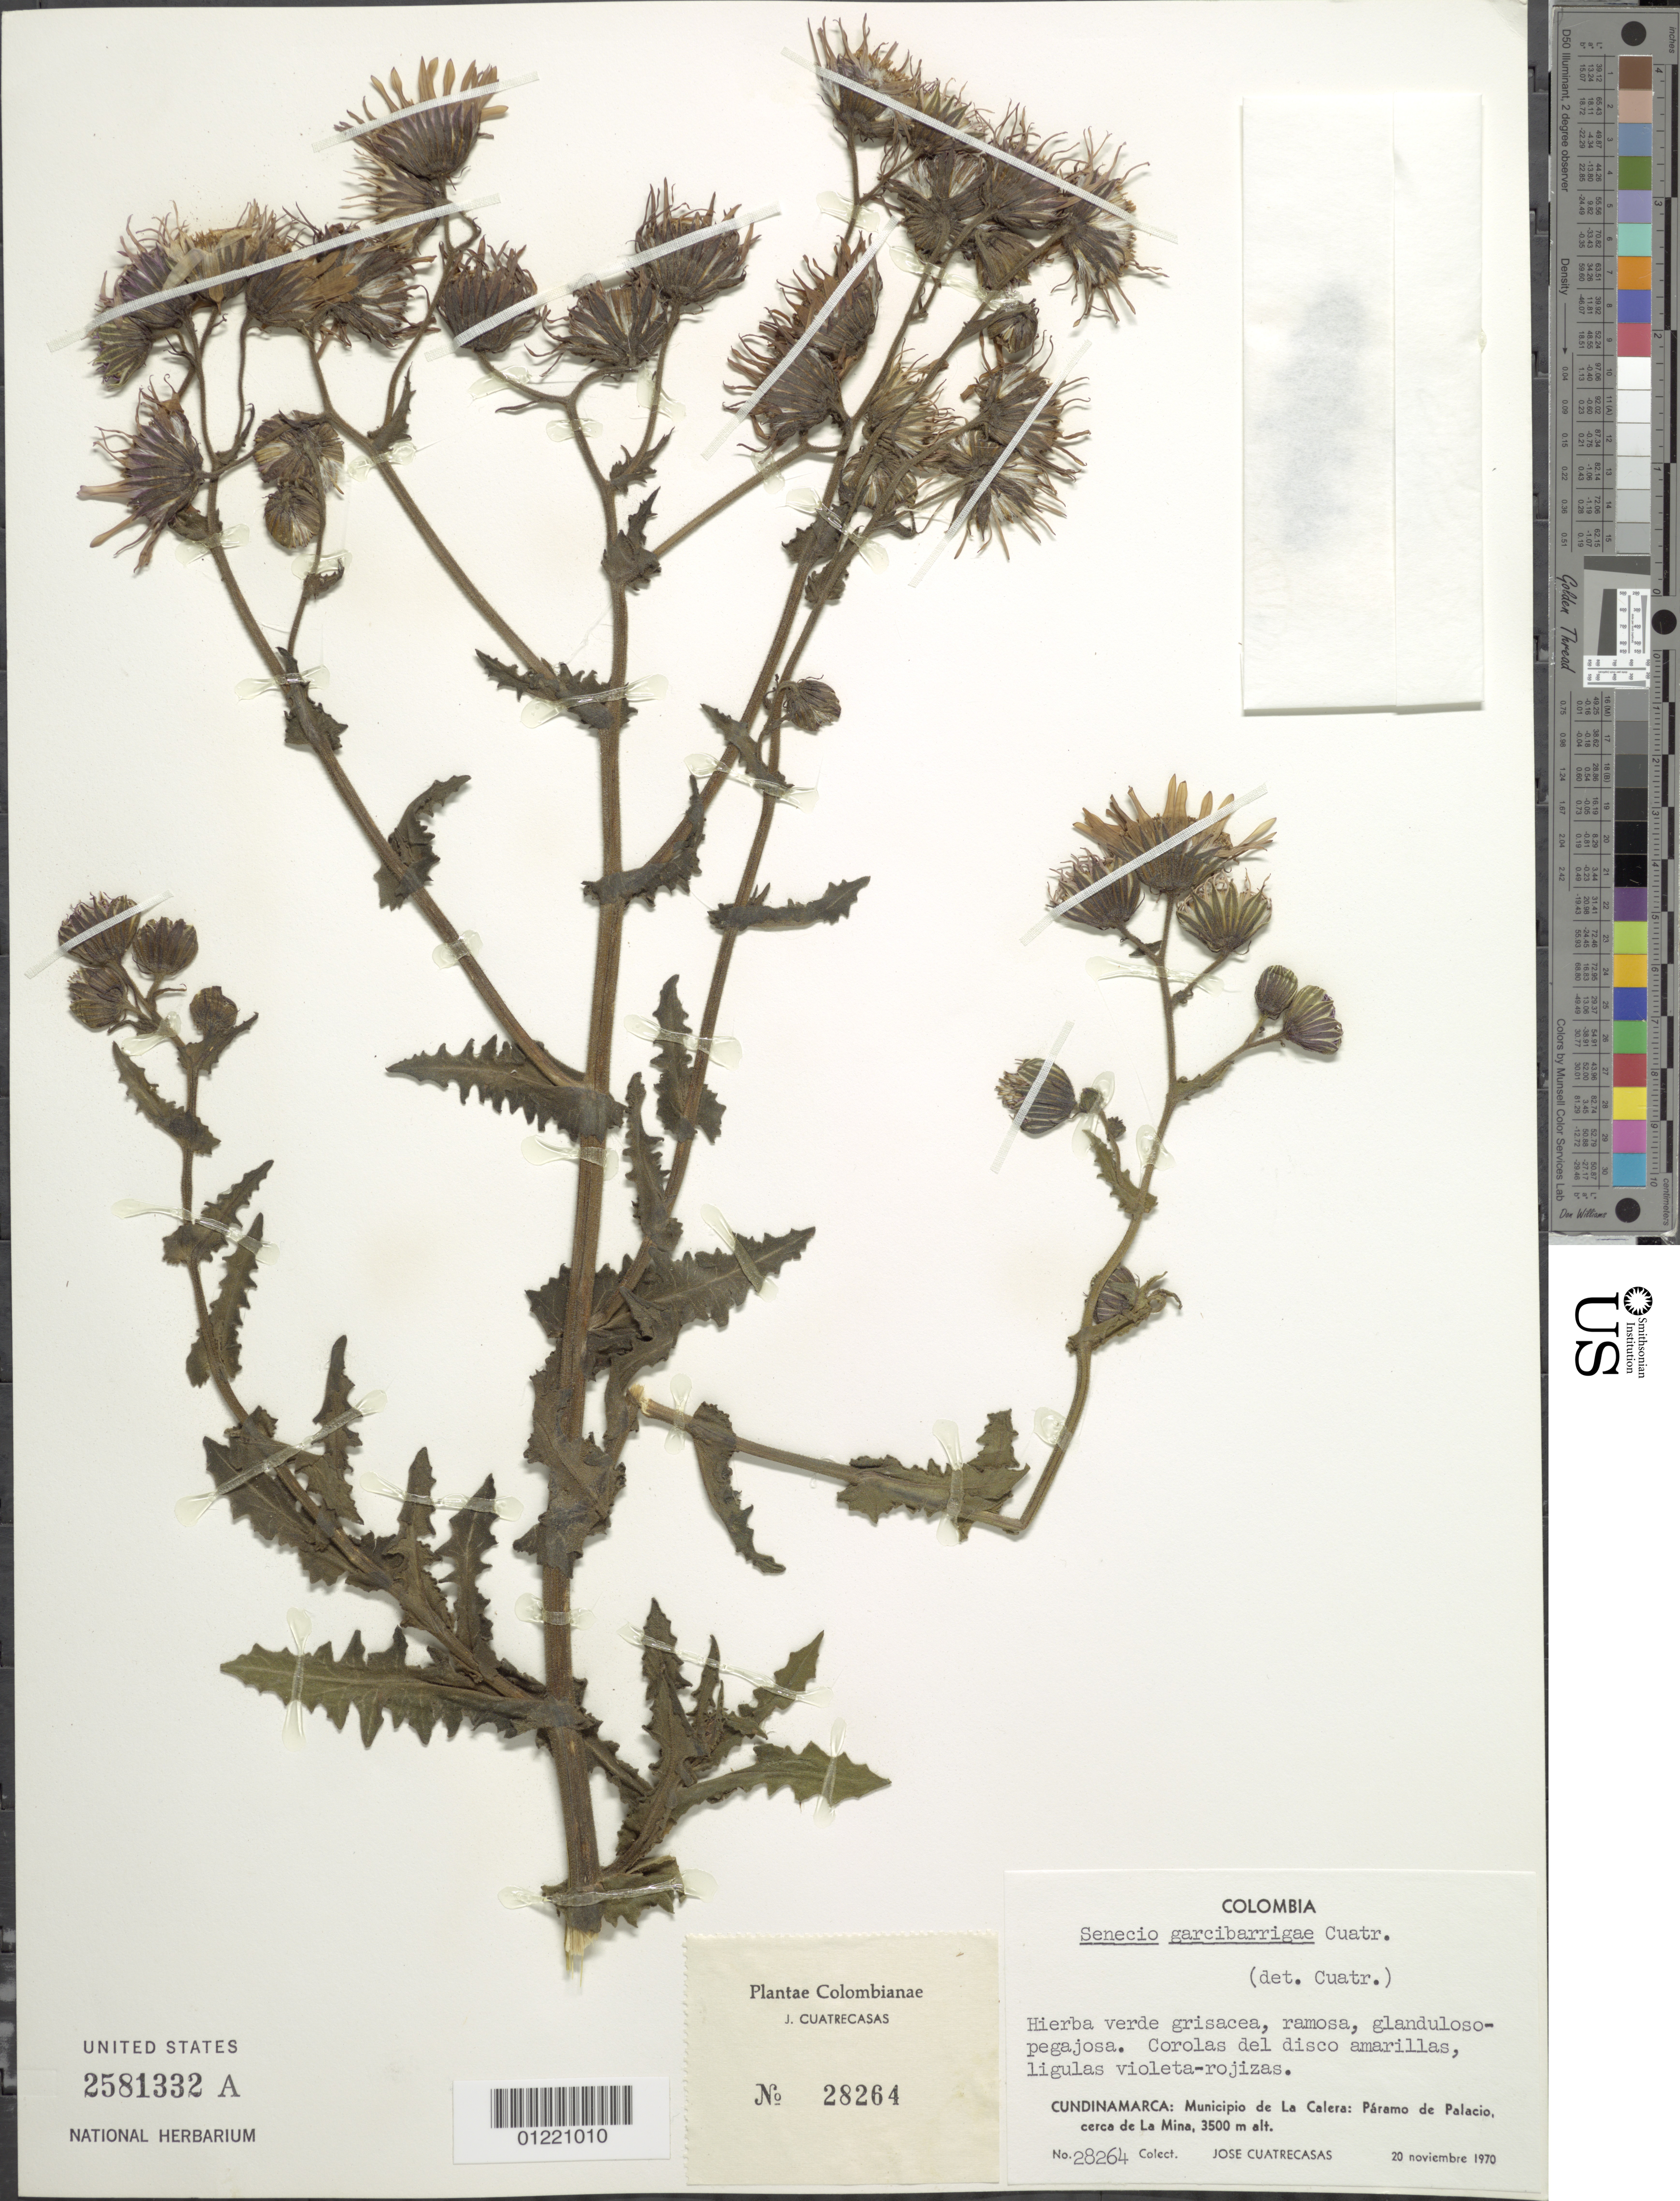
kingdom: Plantae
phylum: Tracheophyta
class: Magnoliopsida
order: Asterales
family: Asteraceae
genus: Senecio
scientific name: Senecio garcibarrigae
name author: Cuatrec.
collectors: J. Cuatrecasas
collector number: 28264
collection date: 1970-11-20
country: Colombia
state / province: Cundinamarca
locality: Municipio de La Calera: Paramo de Palacio, cerca de La Mina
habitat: paramo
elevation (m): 3500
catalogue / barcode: US 2581332A